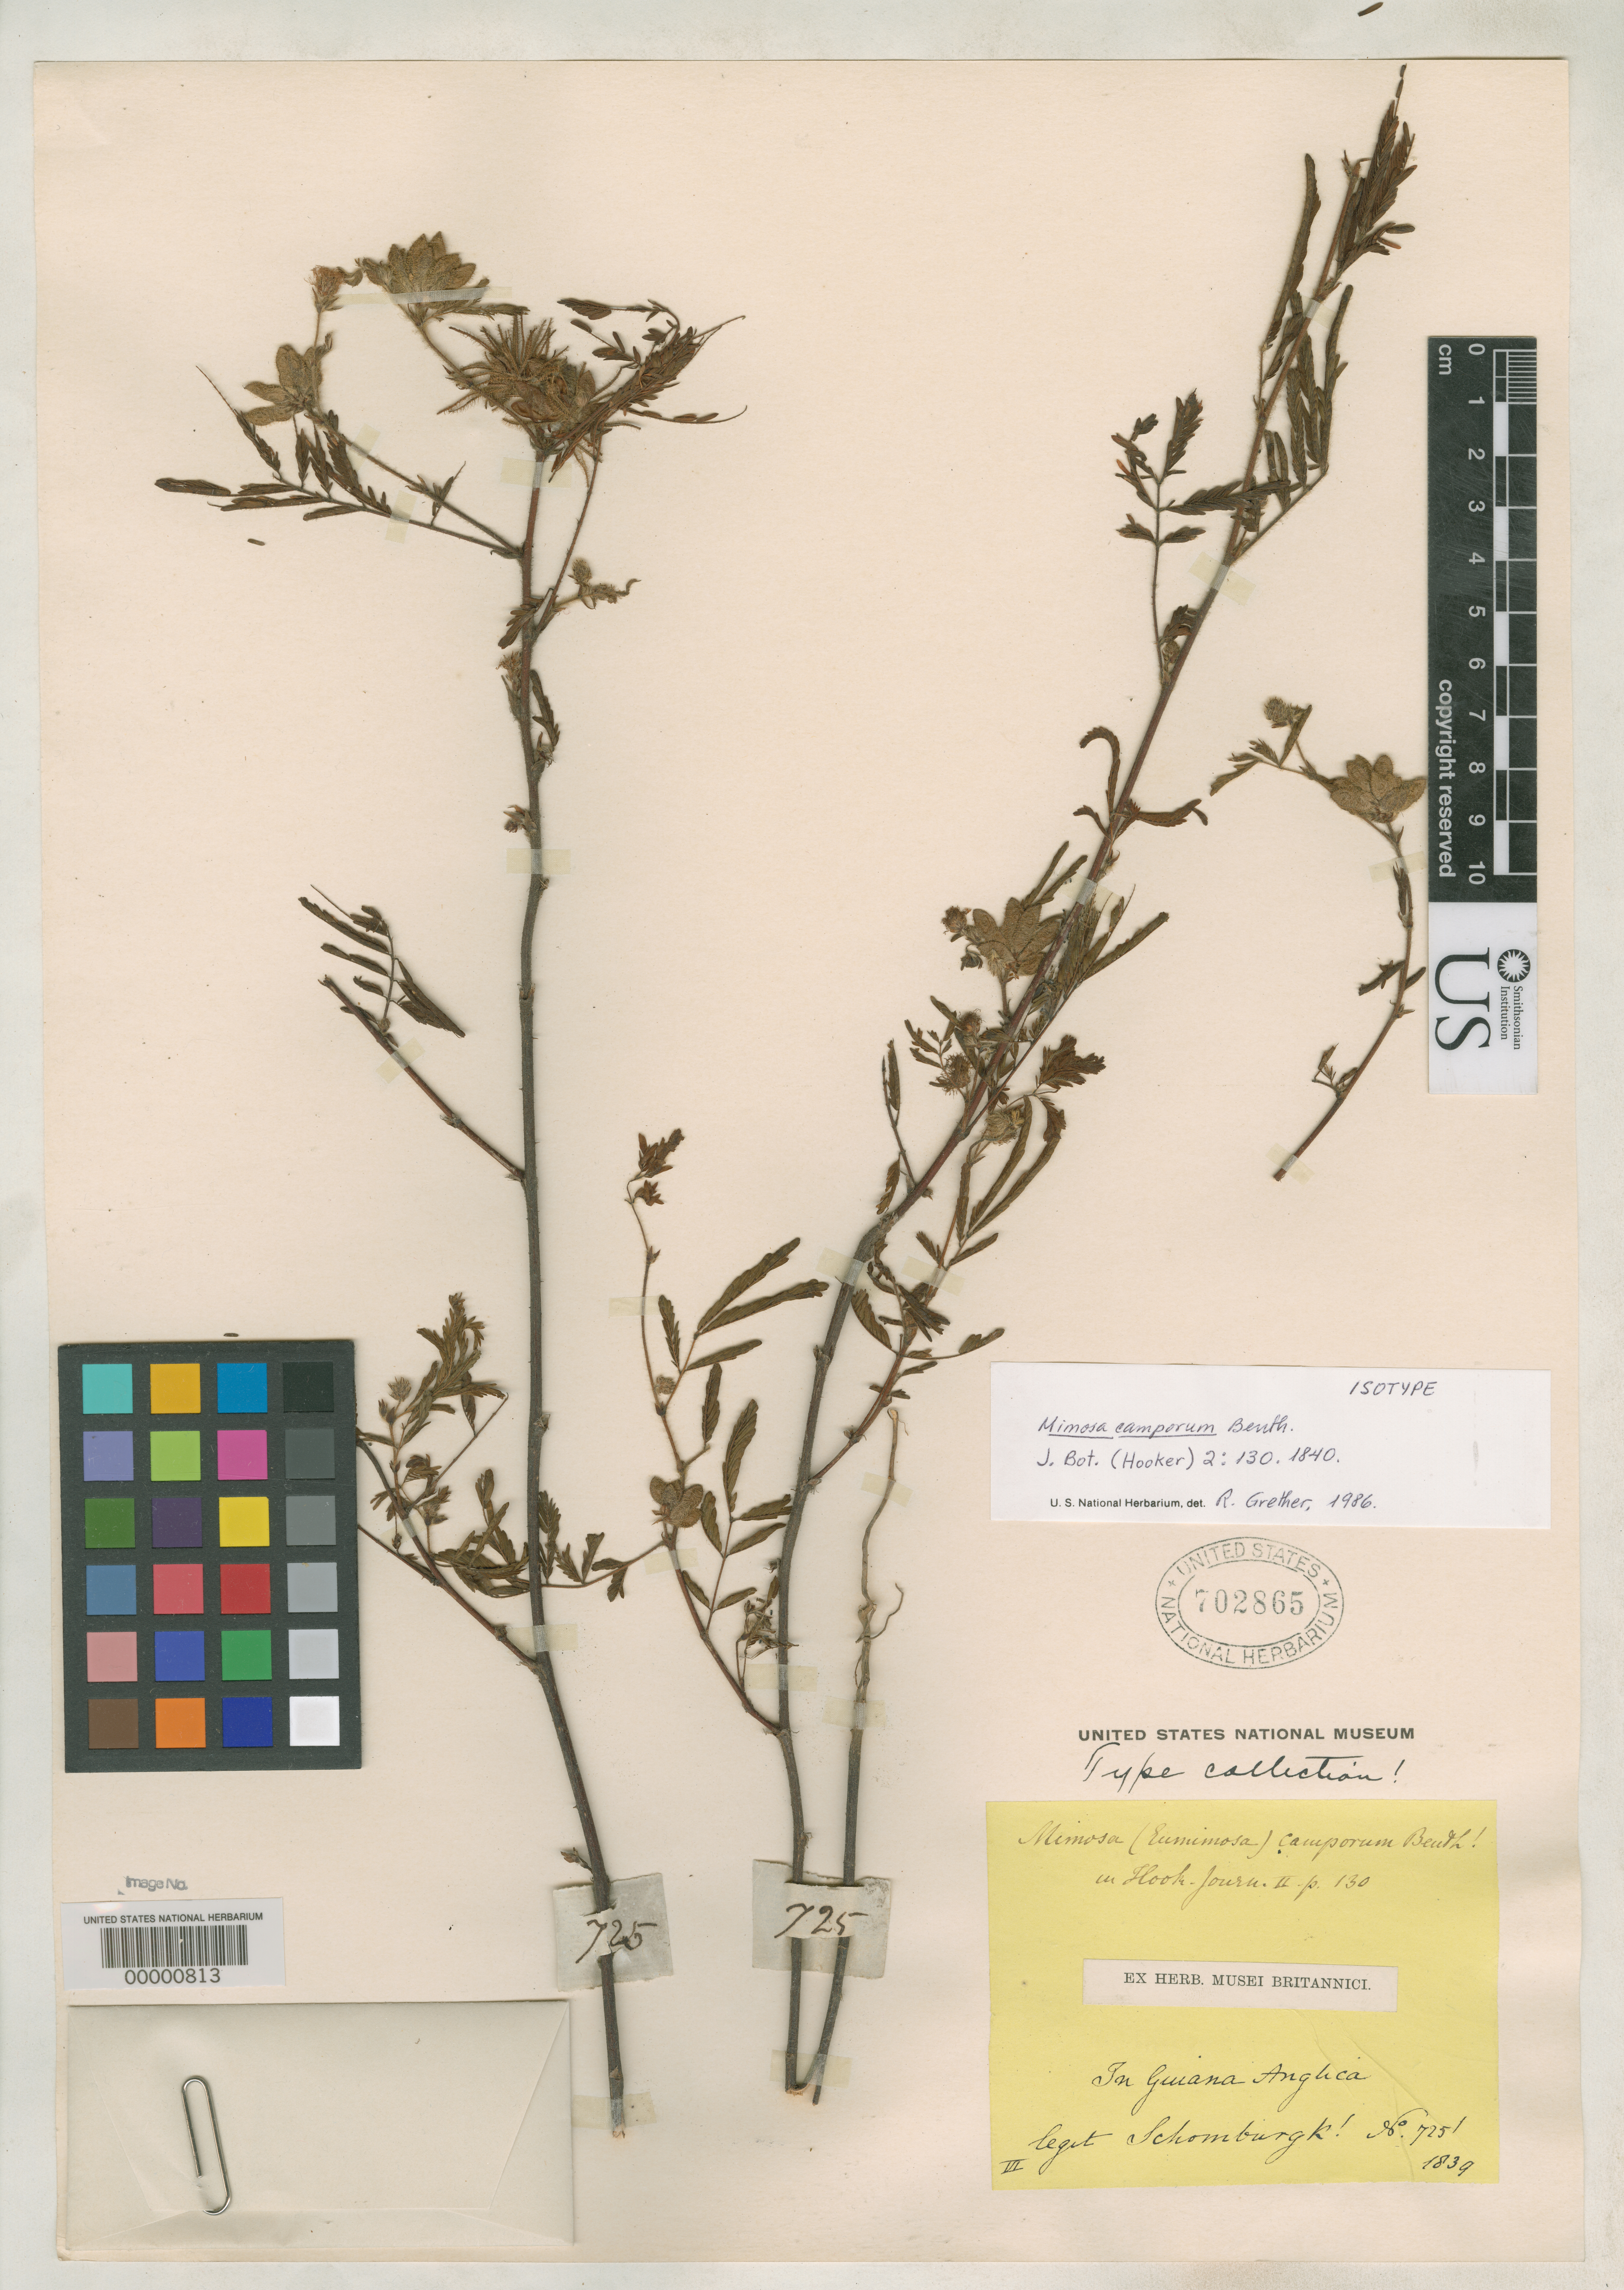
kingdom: Plantae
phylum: Tracheophyta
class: Magnoliopsida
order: Fabales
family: Fabaceae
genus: Mimosa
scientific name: Mimosa camporum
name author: Benth.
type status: Isotype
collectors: R. H. Schomburgk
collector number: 725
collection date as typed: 1839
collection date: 1839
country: Guyana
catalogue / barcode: US 702865